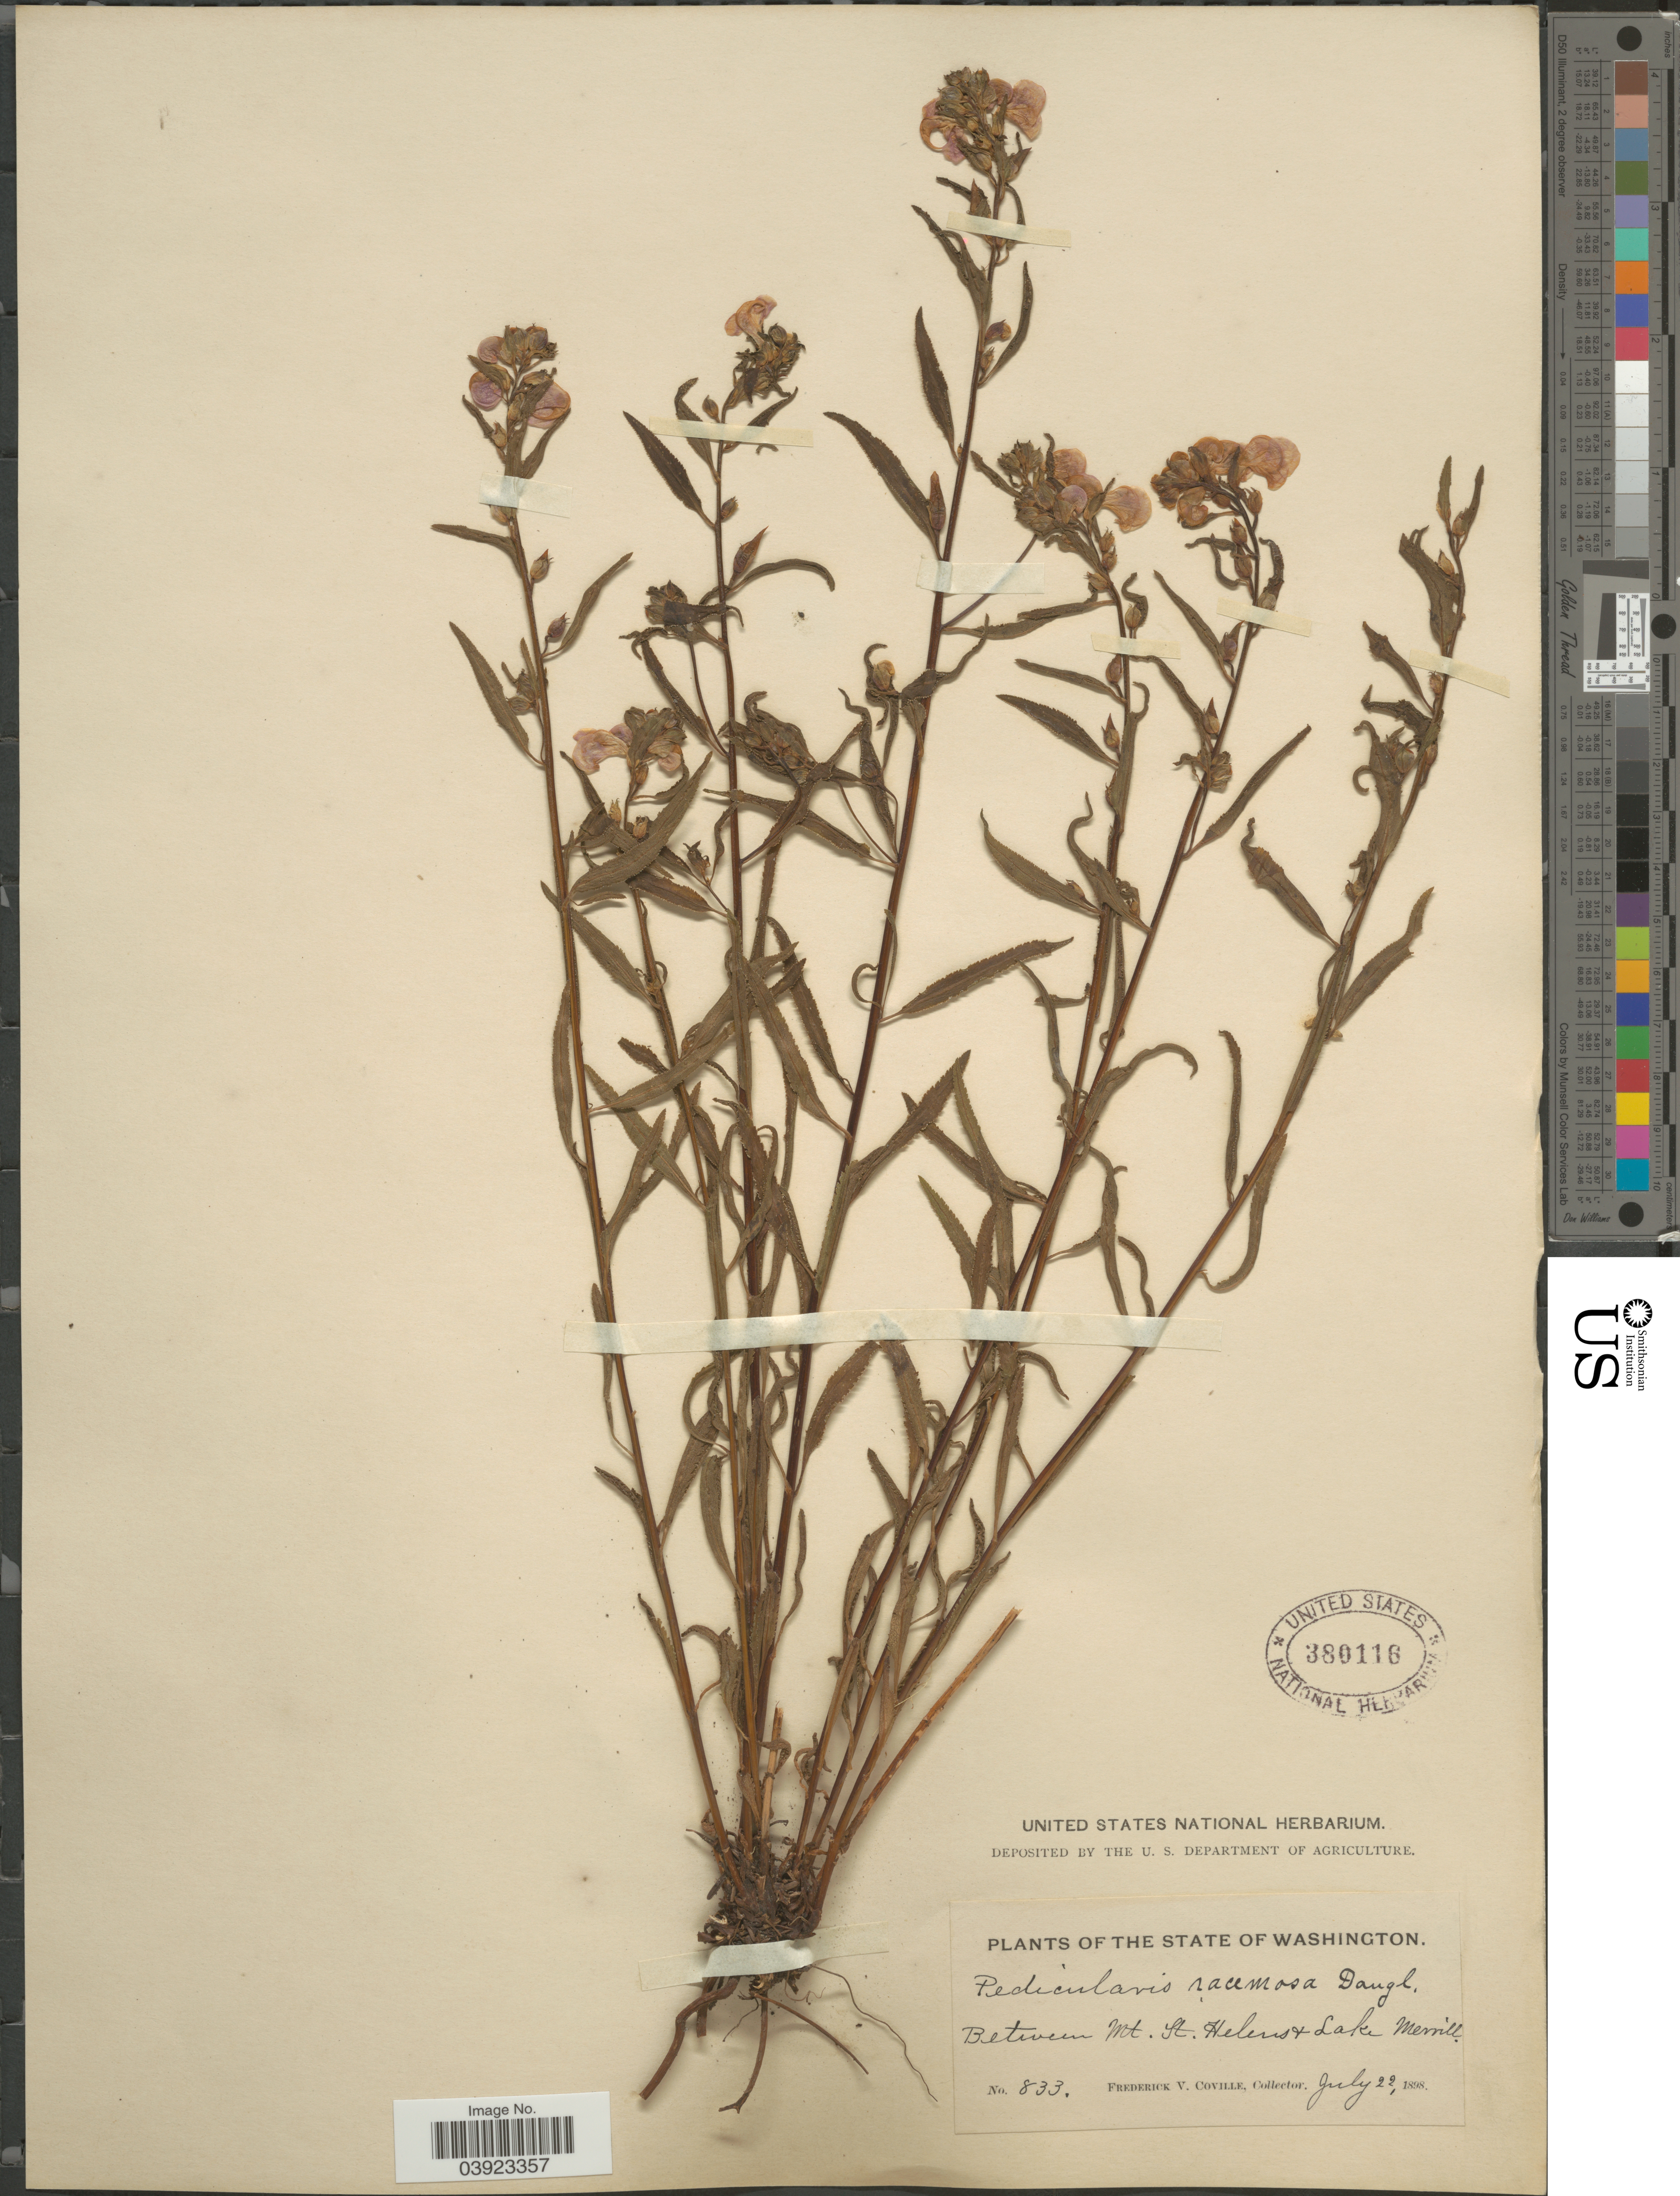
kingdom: Plantae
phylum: Tracheophyta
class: Magnoliopsida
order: Lamiales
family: Orobanchaceae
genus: Pedicularis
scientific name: Pedicularis racemosa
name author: Douglas ex Benth.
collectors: F. V. Coville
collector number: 833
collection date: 1898-07-22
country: United States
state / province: Washington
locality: Between Mt. St. Helens & Lake Merrill.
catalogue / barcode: US 380116